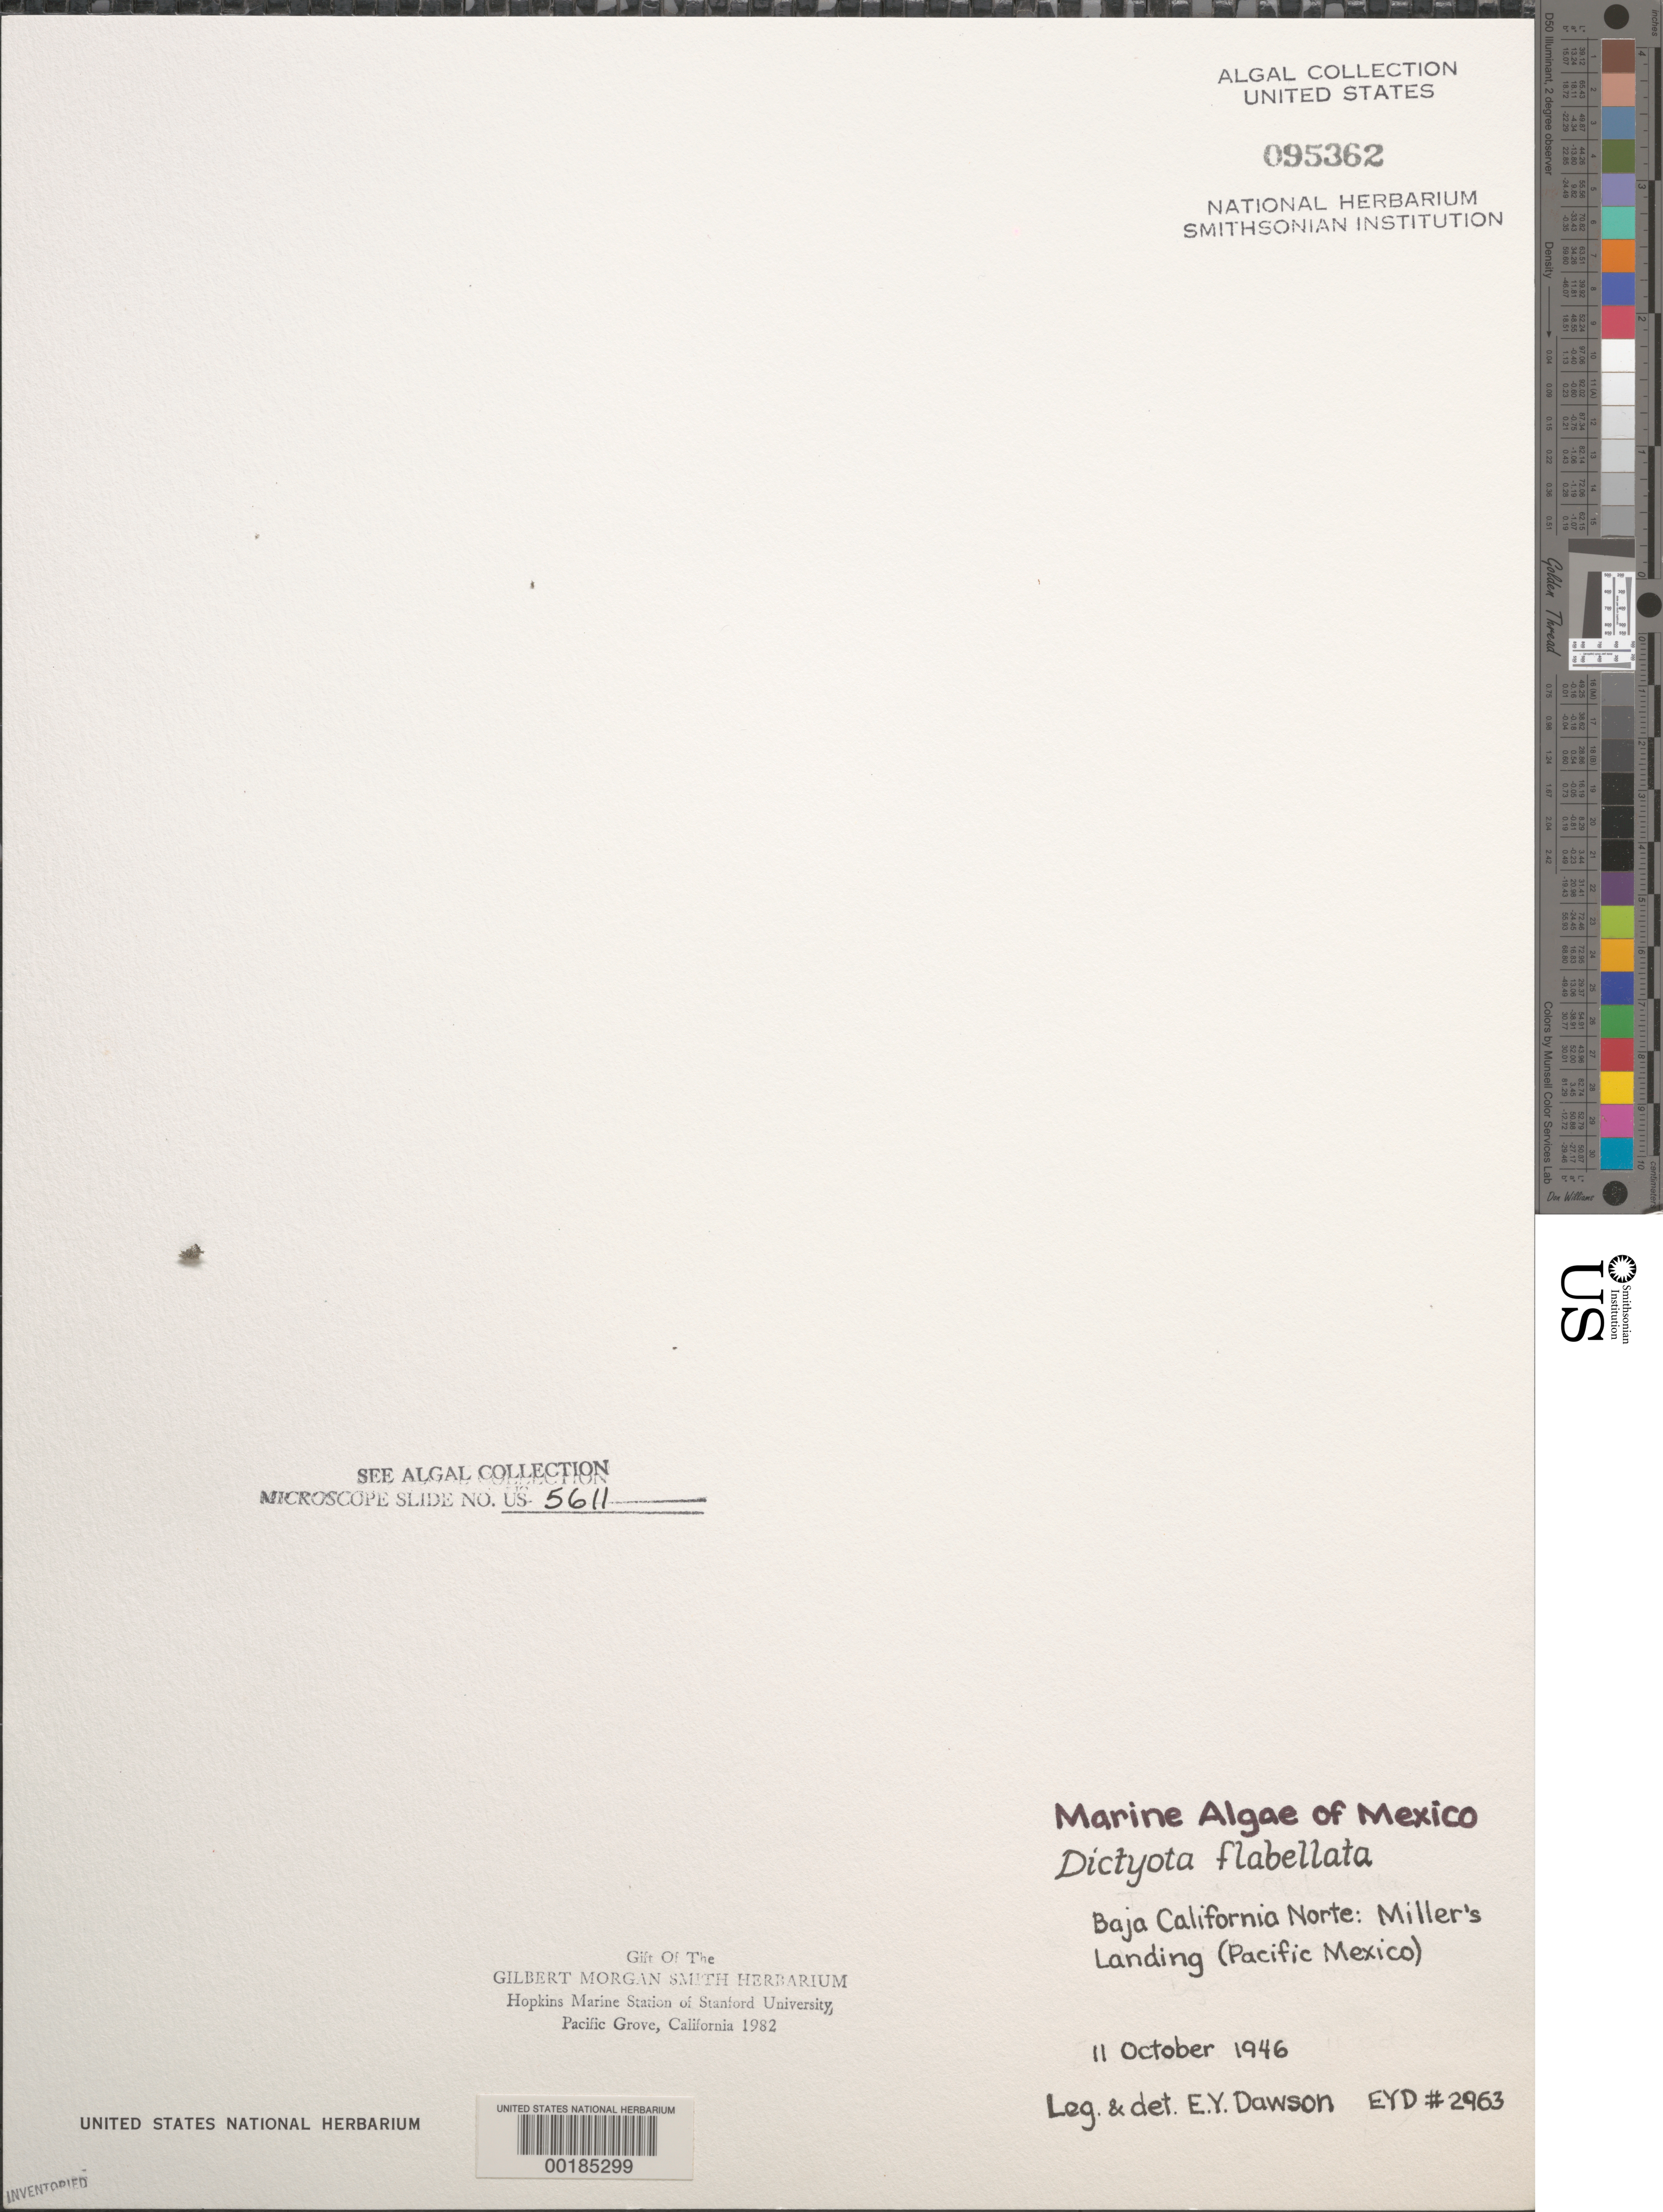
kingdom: Chromista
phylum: Ochrophyta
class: Phaeophyceae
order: Dictyotales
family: Dictyotaceae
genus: Dictyota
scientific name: Dictyota flabellata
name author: (Collins) Setch. & N.L. Gardner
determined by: Dawson, E. Y.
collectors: E. Y. Dawson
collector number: EYD 2963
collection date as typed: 11 Oct 1946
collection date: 1946-10-11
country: Mexico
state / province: Baja California Sur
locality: Miller's Landing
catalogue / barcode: US 95362